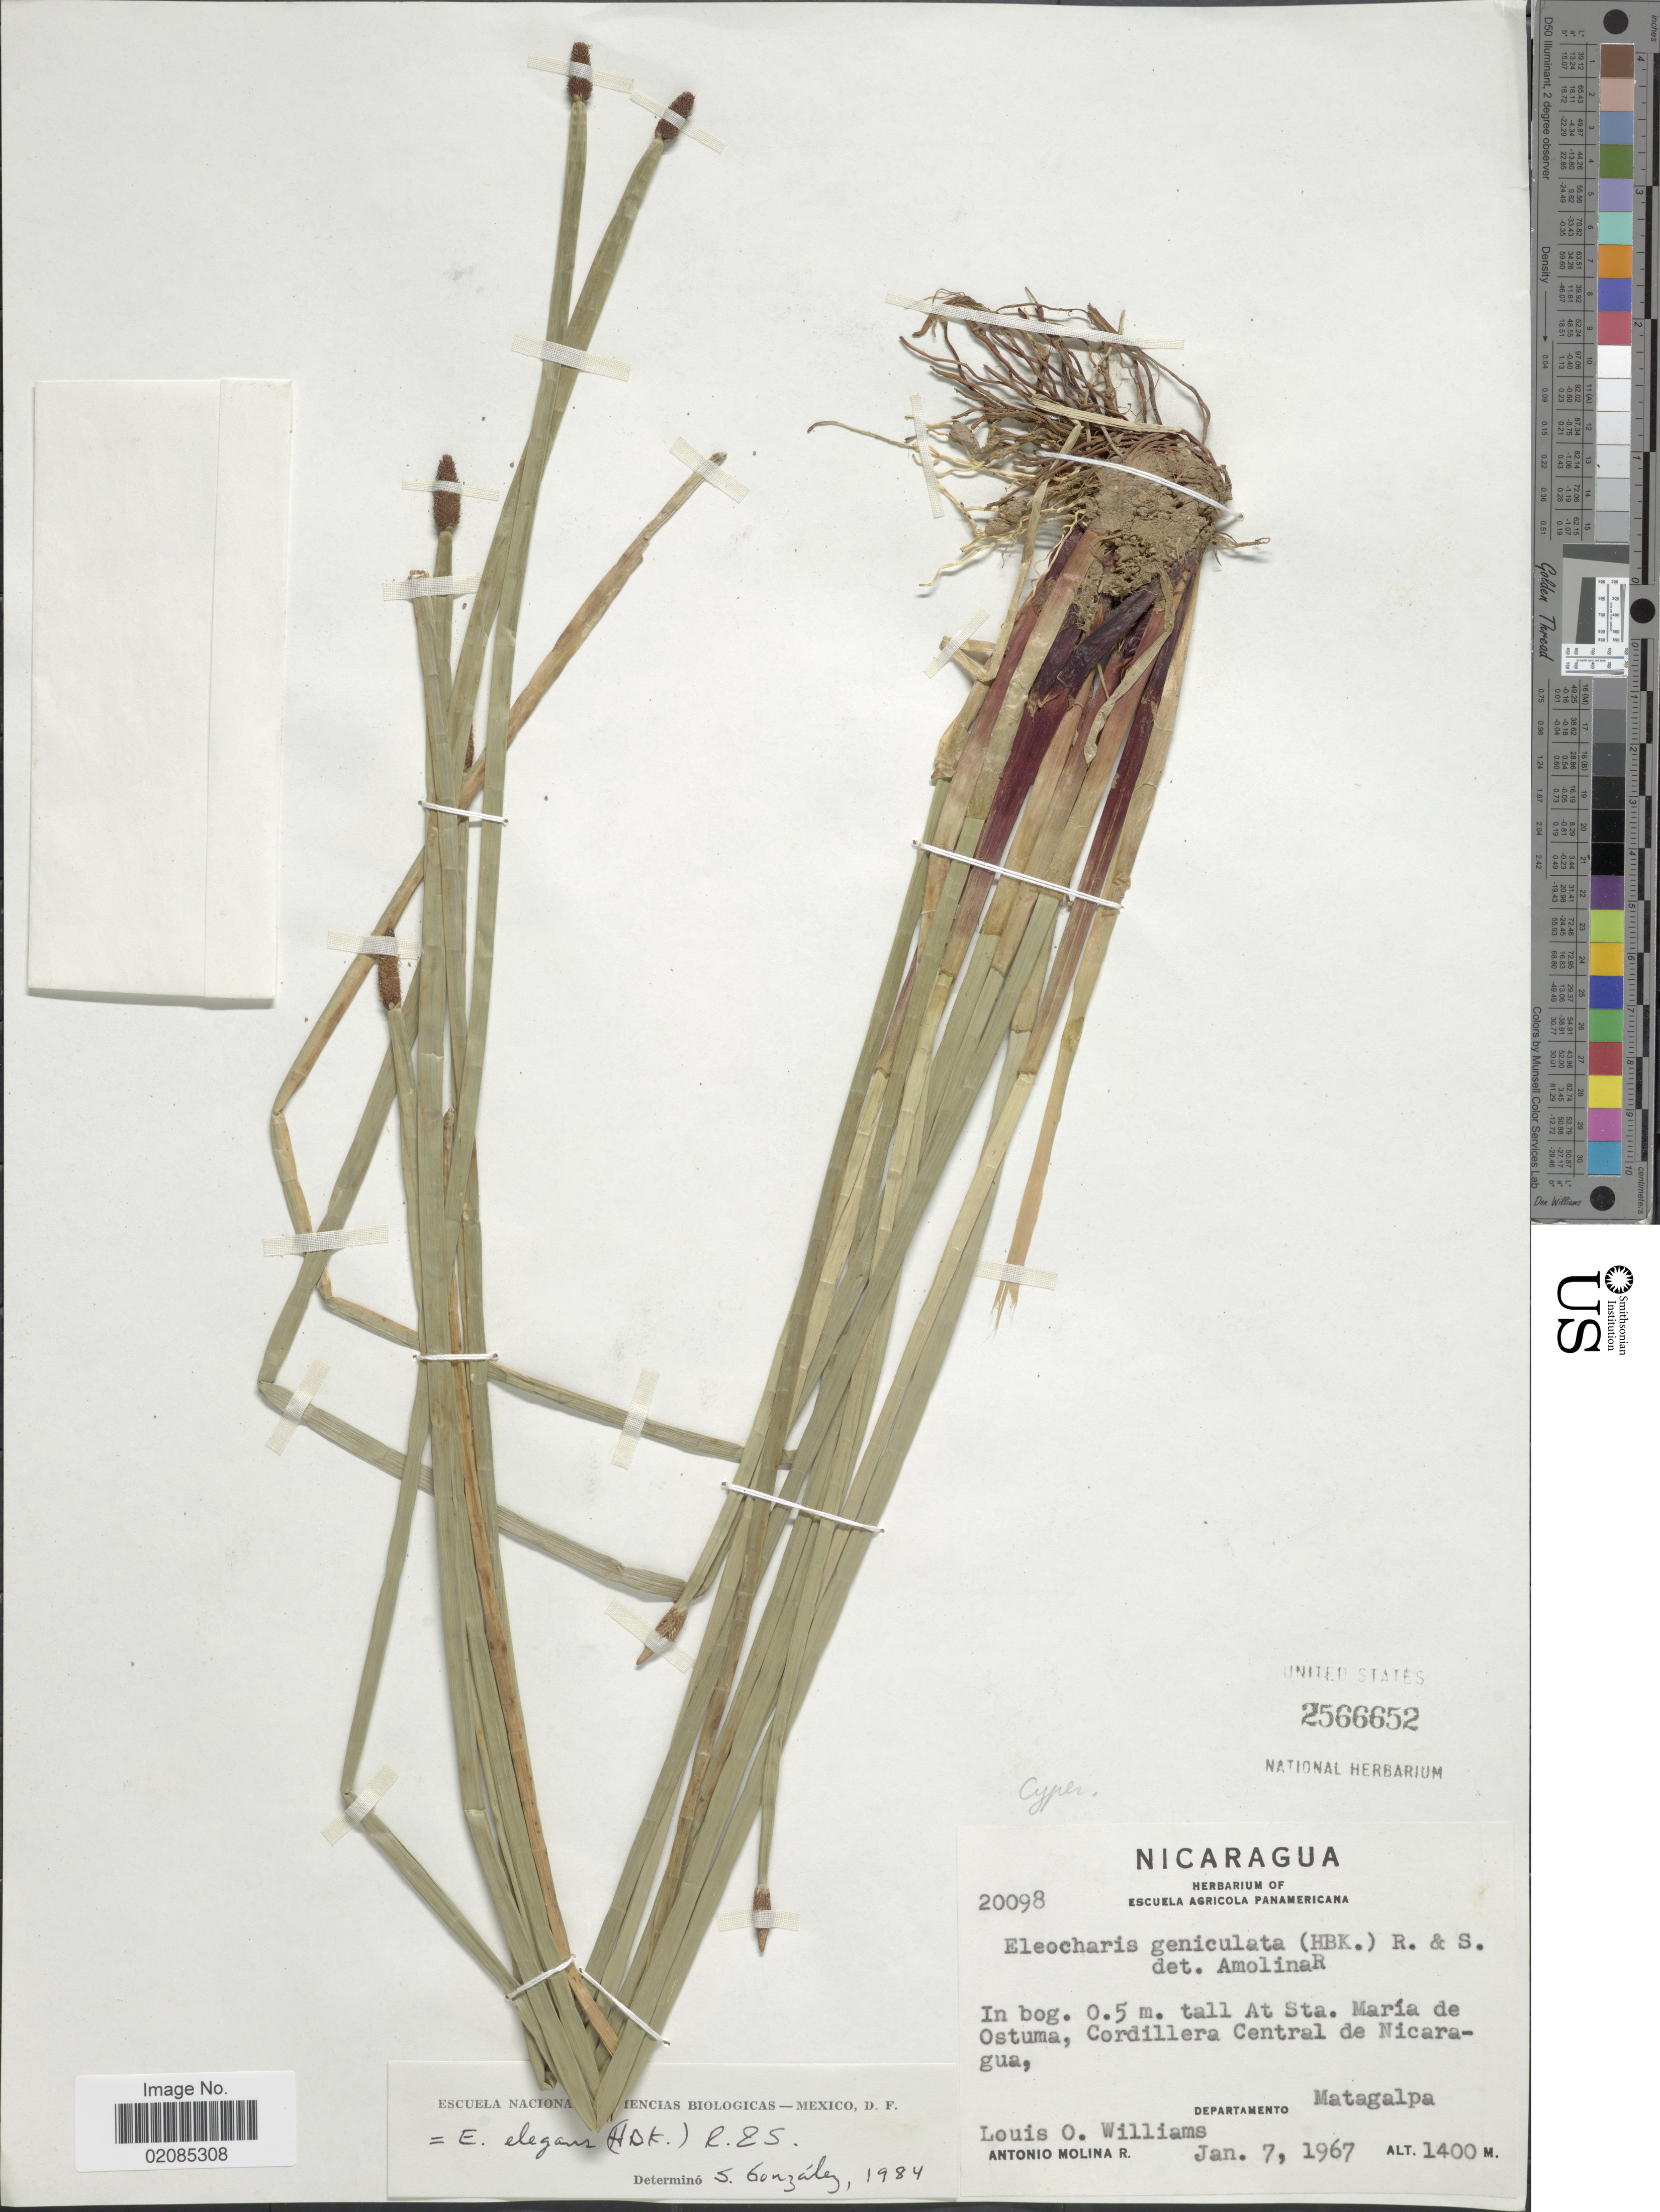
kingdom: Plantae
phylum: Tracheophyta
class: Liliopsida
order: Poales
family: Cyperaceae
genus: Eleocharis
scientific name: Eleocharis elegans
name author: (Kunth) Roem. & Schult.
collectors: L. O. Williams & A. Molina R.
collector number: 20098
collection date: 1967-01-07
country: Nicaragua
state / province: Matagalpa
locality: At Sta. Maria de Ostuma, Cordillera de Nicaragua, Departamento Matagalpa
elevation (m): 1400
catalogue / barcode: US 2566652